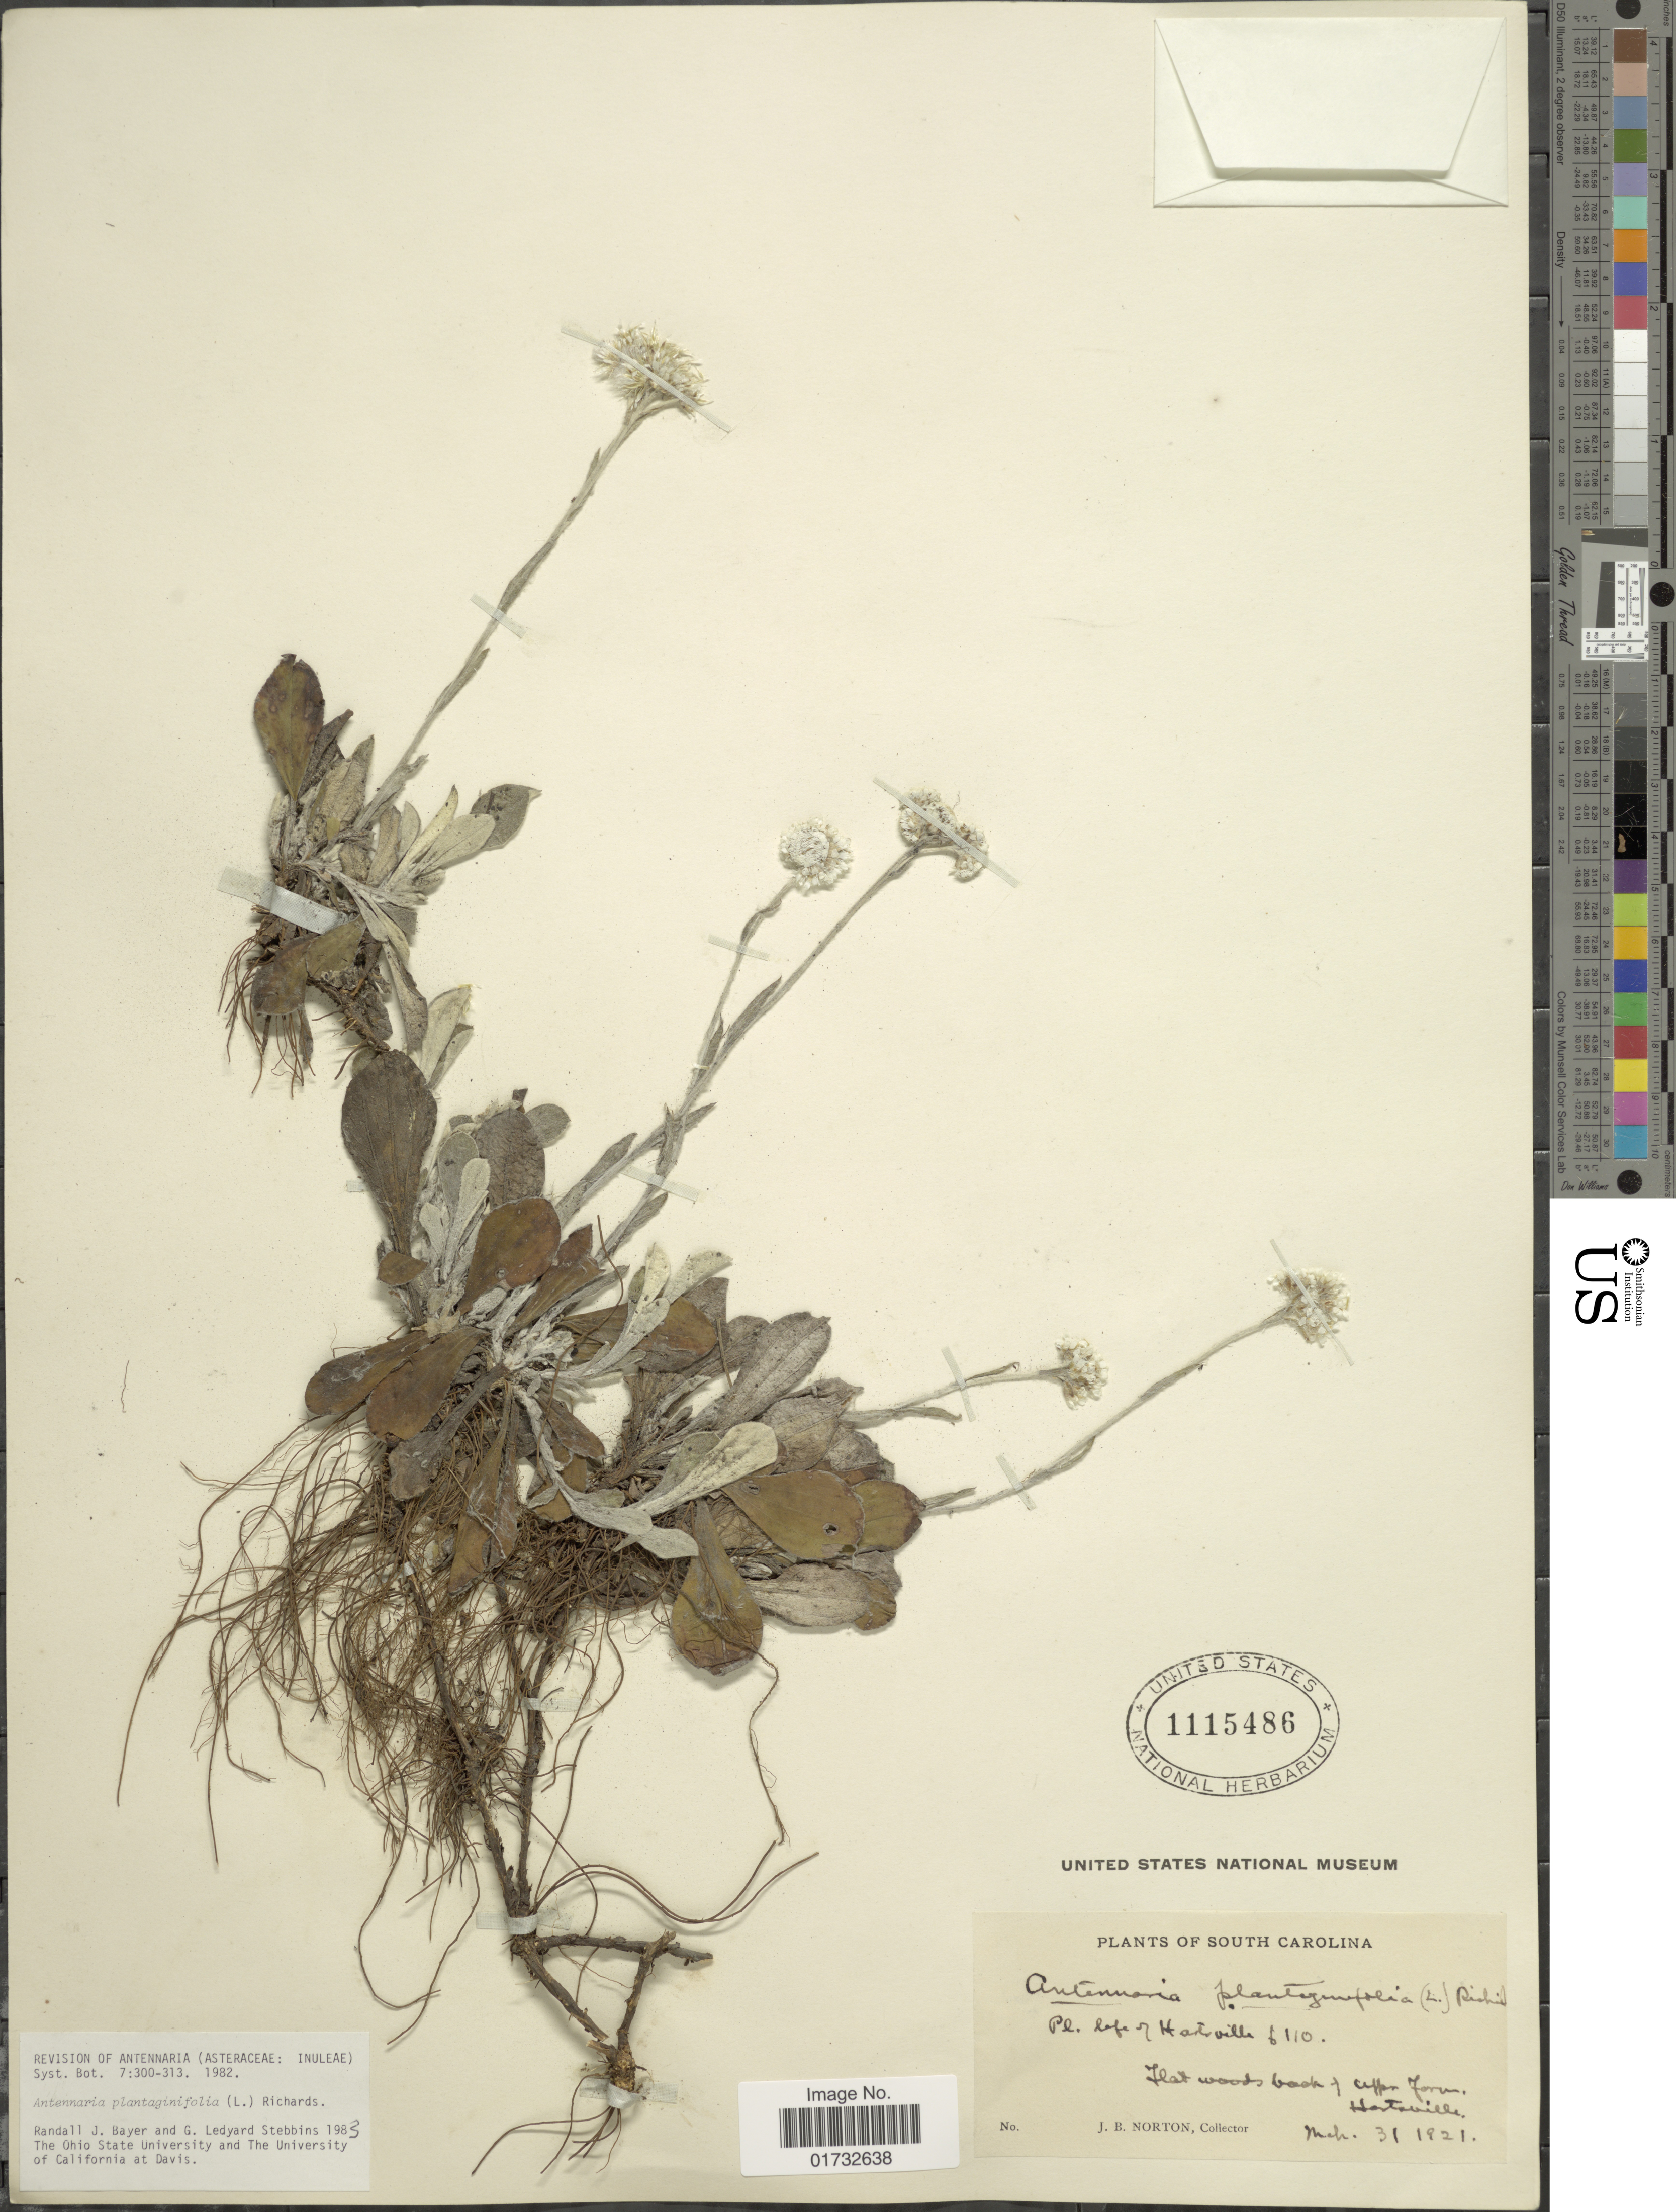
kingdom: Plantae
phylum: Tracheophyta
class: Magnoliopsida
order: Asterales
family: Asteraceae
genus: Antennaria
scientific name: Antennaria plantaginifolia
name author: (L.) Richardson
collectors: J. B. Norton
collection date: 1921-03-31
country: United States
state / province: South Carolina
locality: Back of Cedar Farm. Hortsville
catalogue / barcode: US 1115486